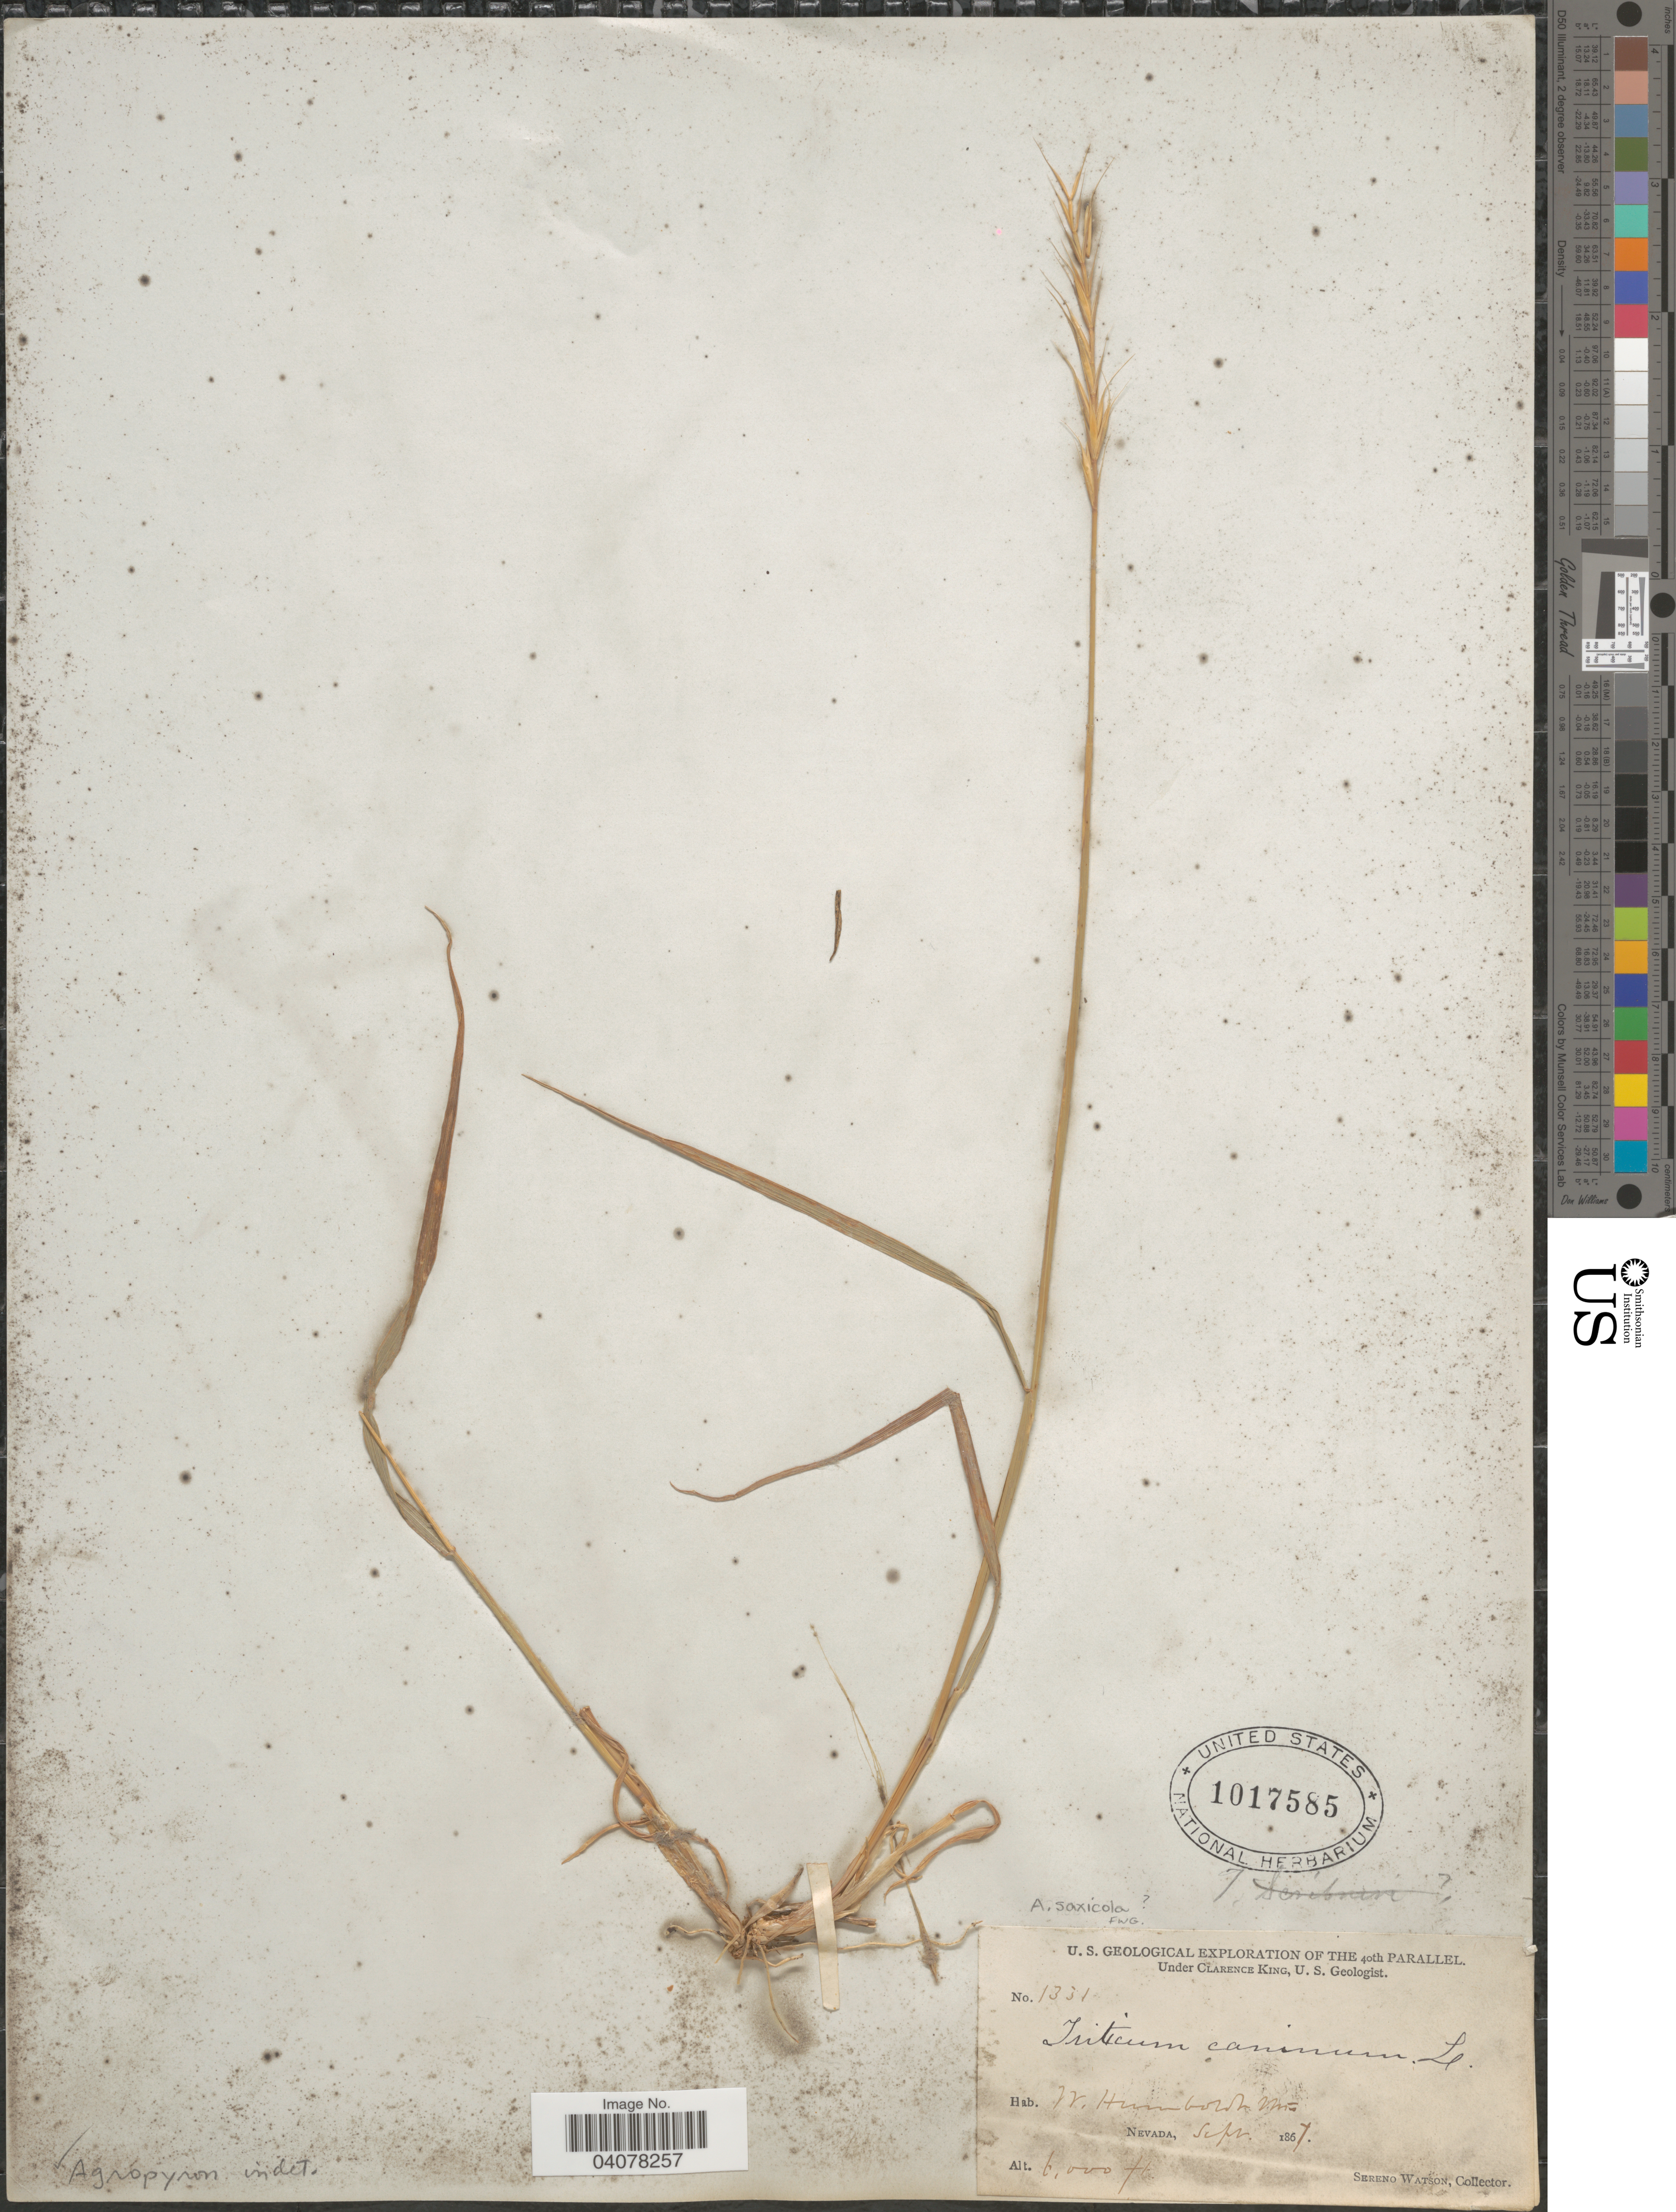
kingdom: Plantae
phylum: Tracheophyta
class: Liliopsida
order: Poales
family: Poaceae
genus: Elymus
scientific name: Elymus caninus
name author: (L.) L.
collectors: S. Watson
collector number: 1331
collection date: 1867-09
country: United States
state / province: Nevada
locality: U. S. Geological Exploration of the 40th Parallel. W. Humboldt Mts.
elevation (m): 1829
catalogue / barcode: US 1017585